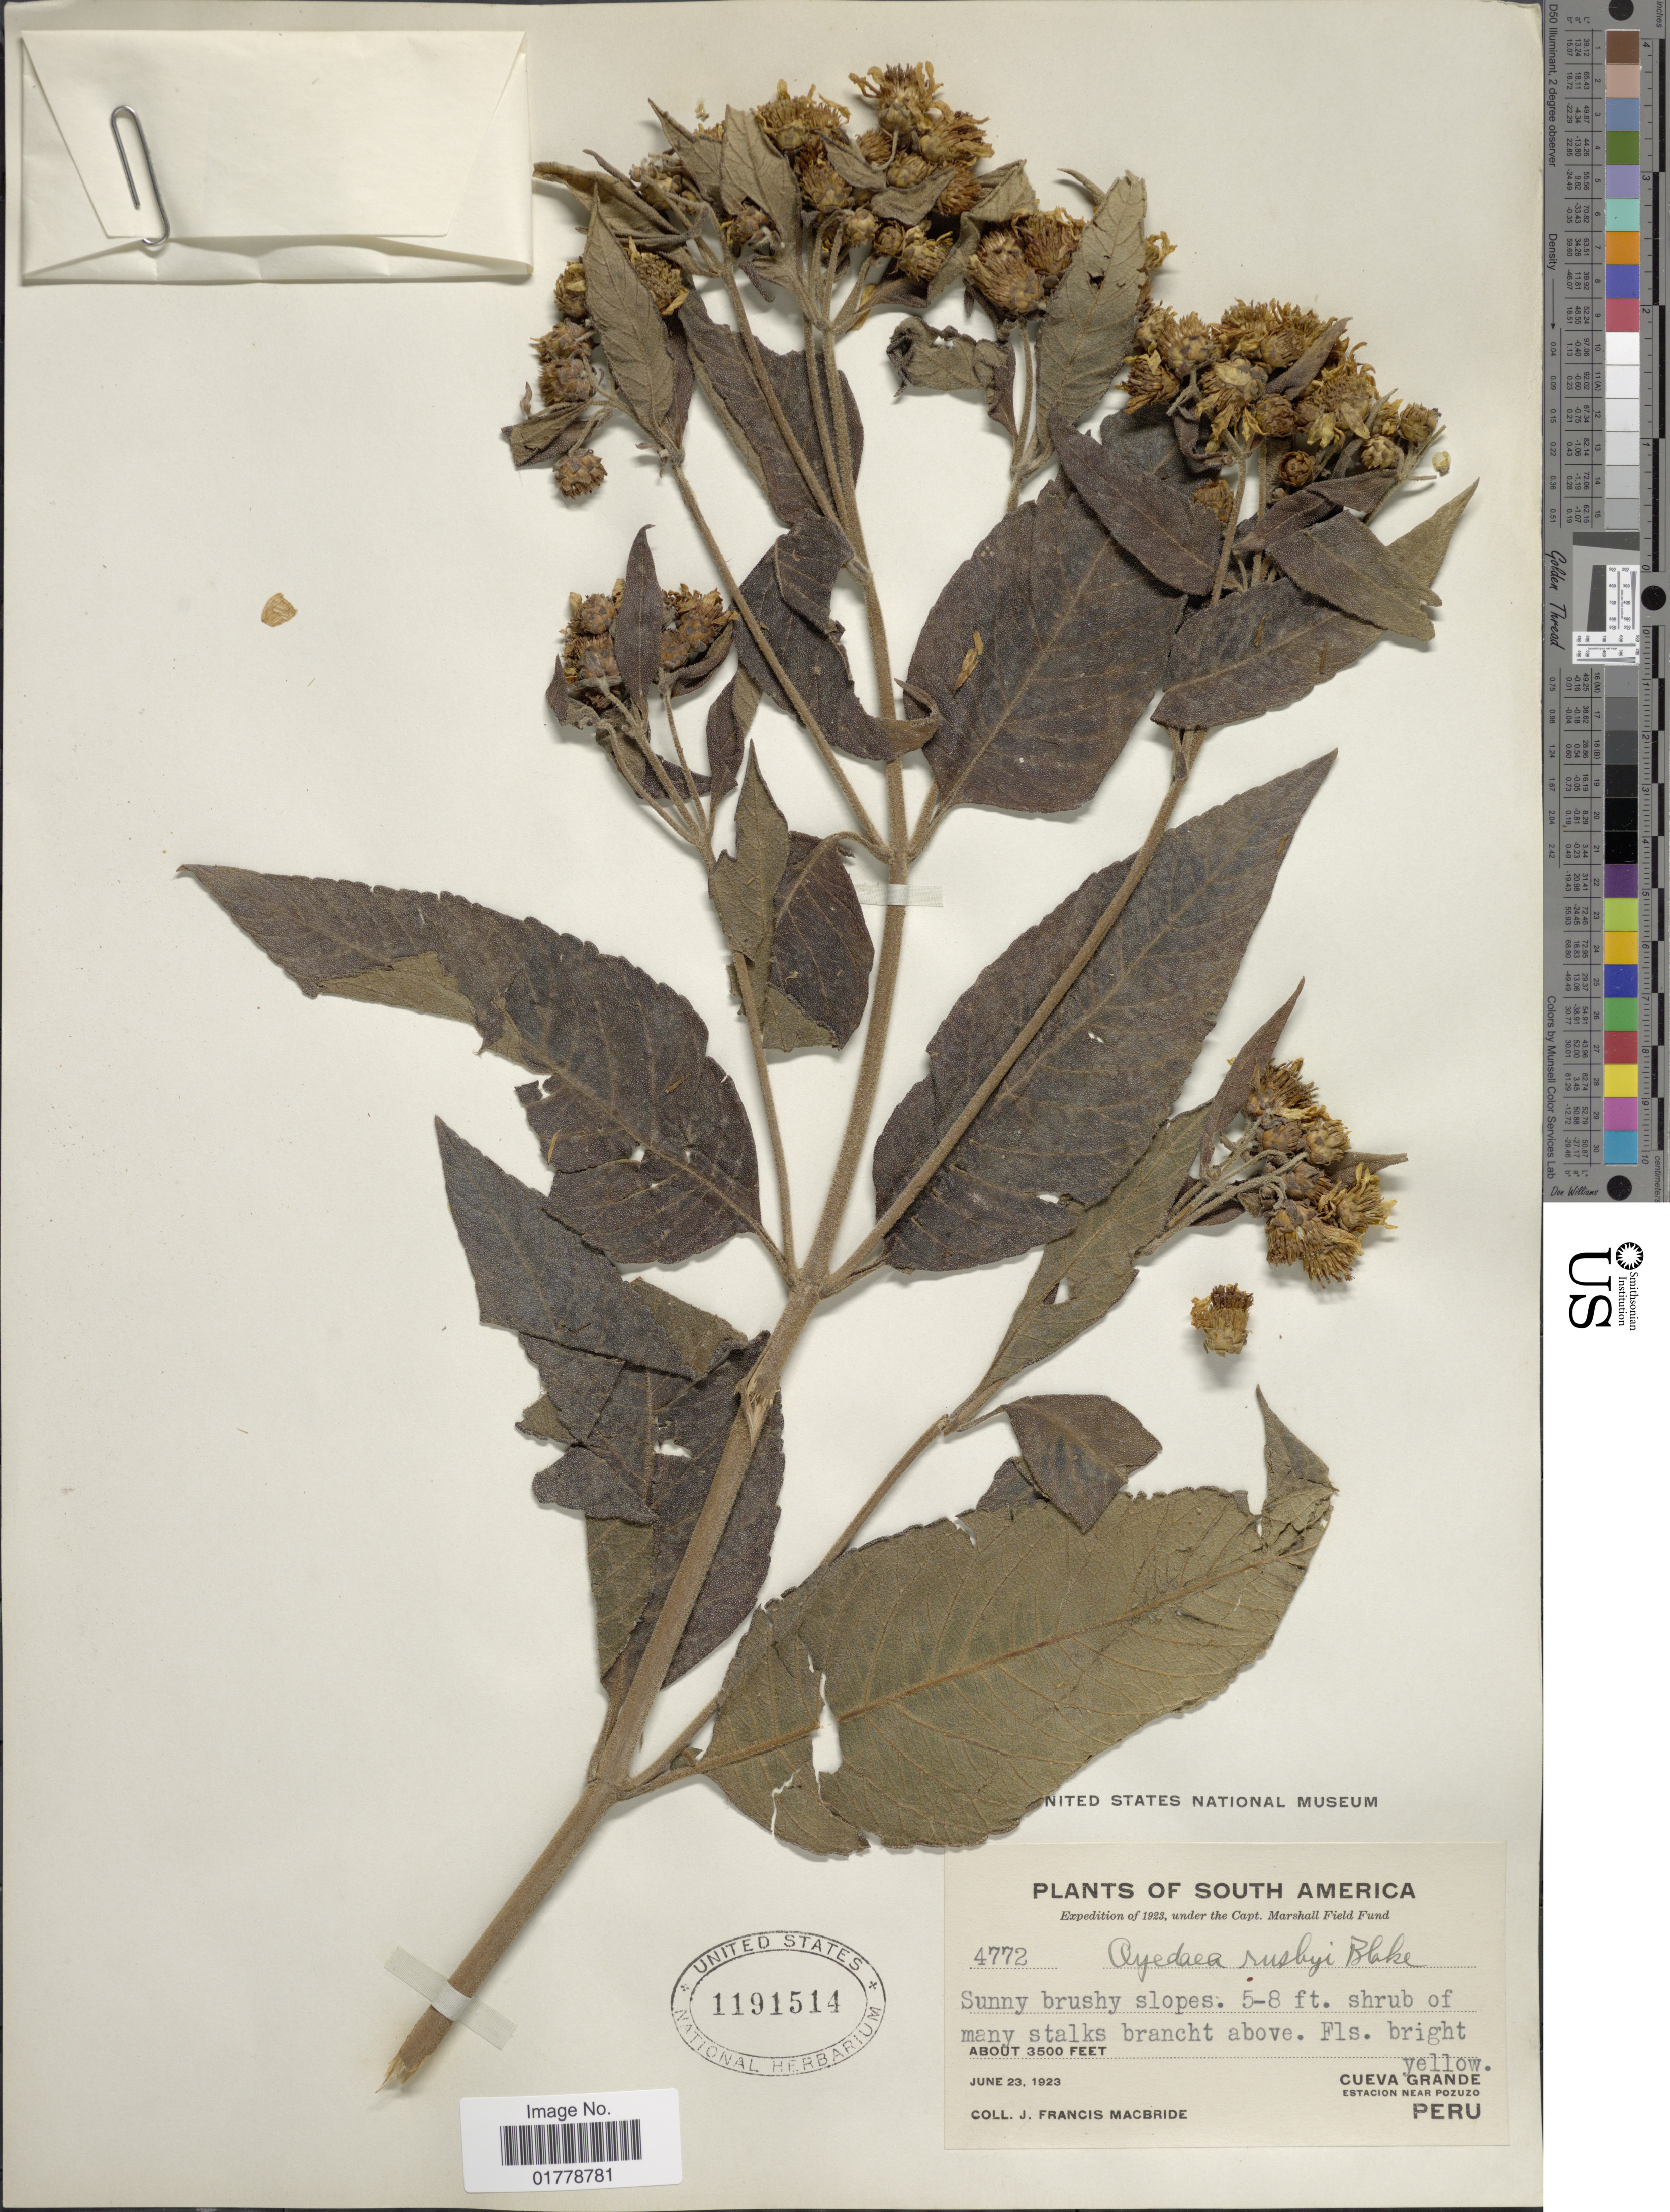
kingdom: Plantae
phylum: Tracheophyta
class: Magnoliopsida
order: Asterales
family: Asteraceae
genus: Oyedaea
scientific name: Oyedaea rusbyi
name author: S.F. Blake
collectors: J. F. Macbride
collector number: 4772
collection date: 1923-06-23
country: Peru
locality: Sunny brushy slopes. Cueva Grande. Estacion near Pozuzo. Peru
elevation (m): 1067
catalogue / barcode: US 1191514